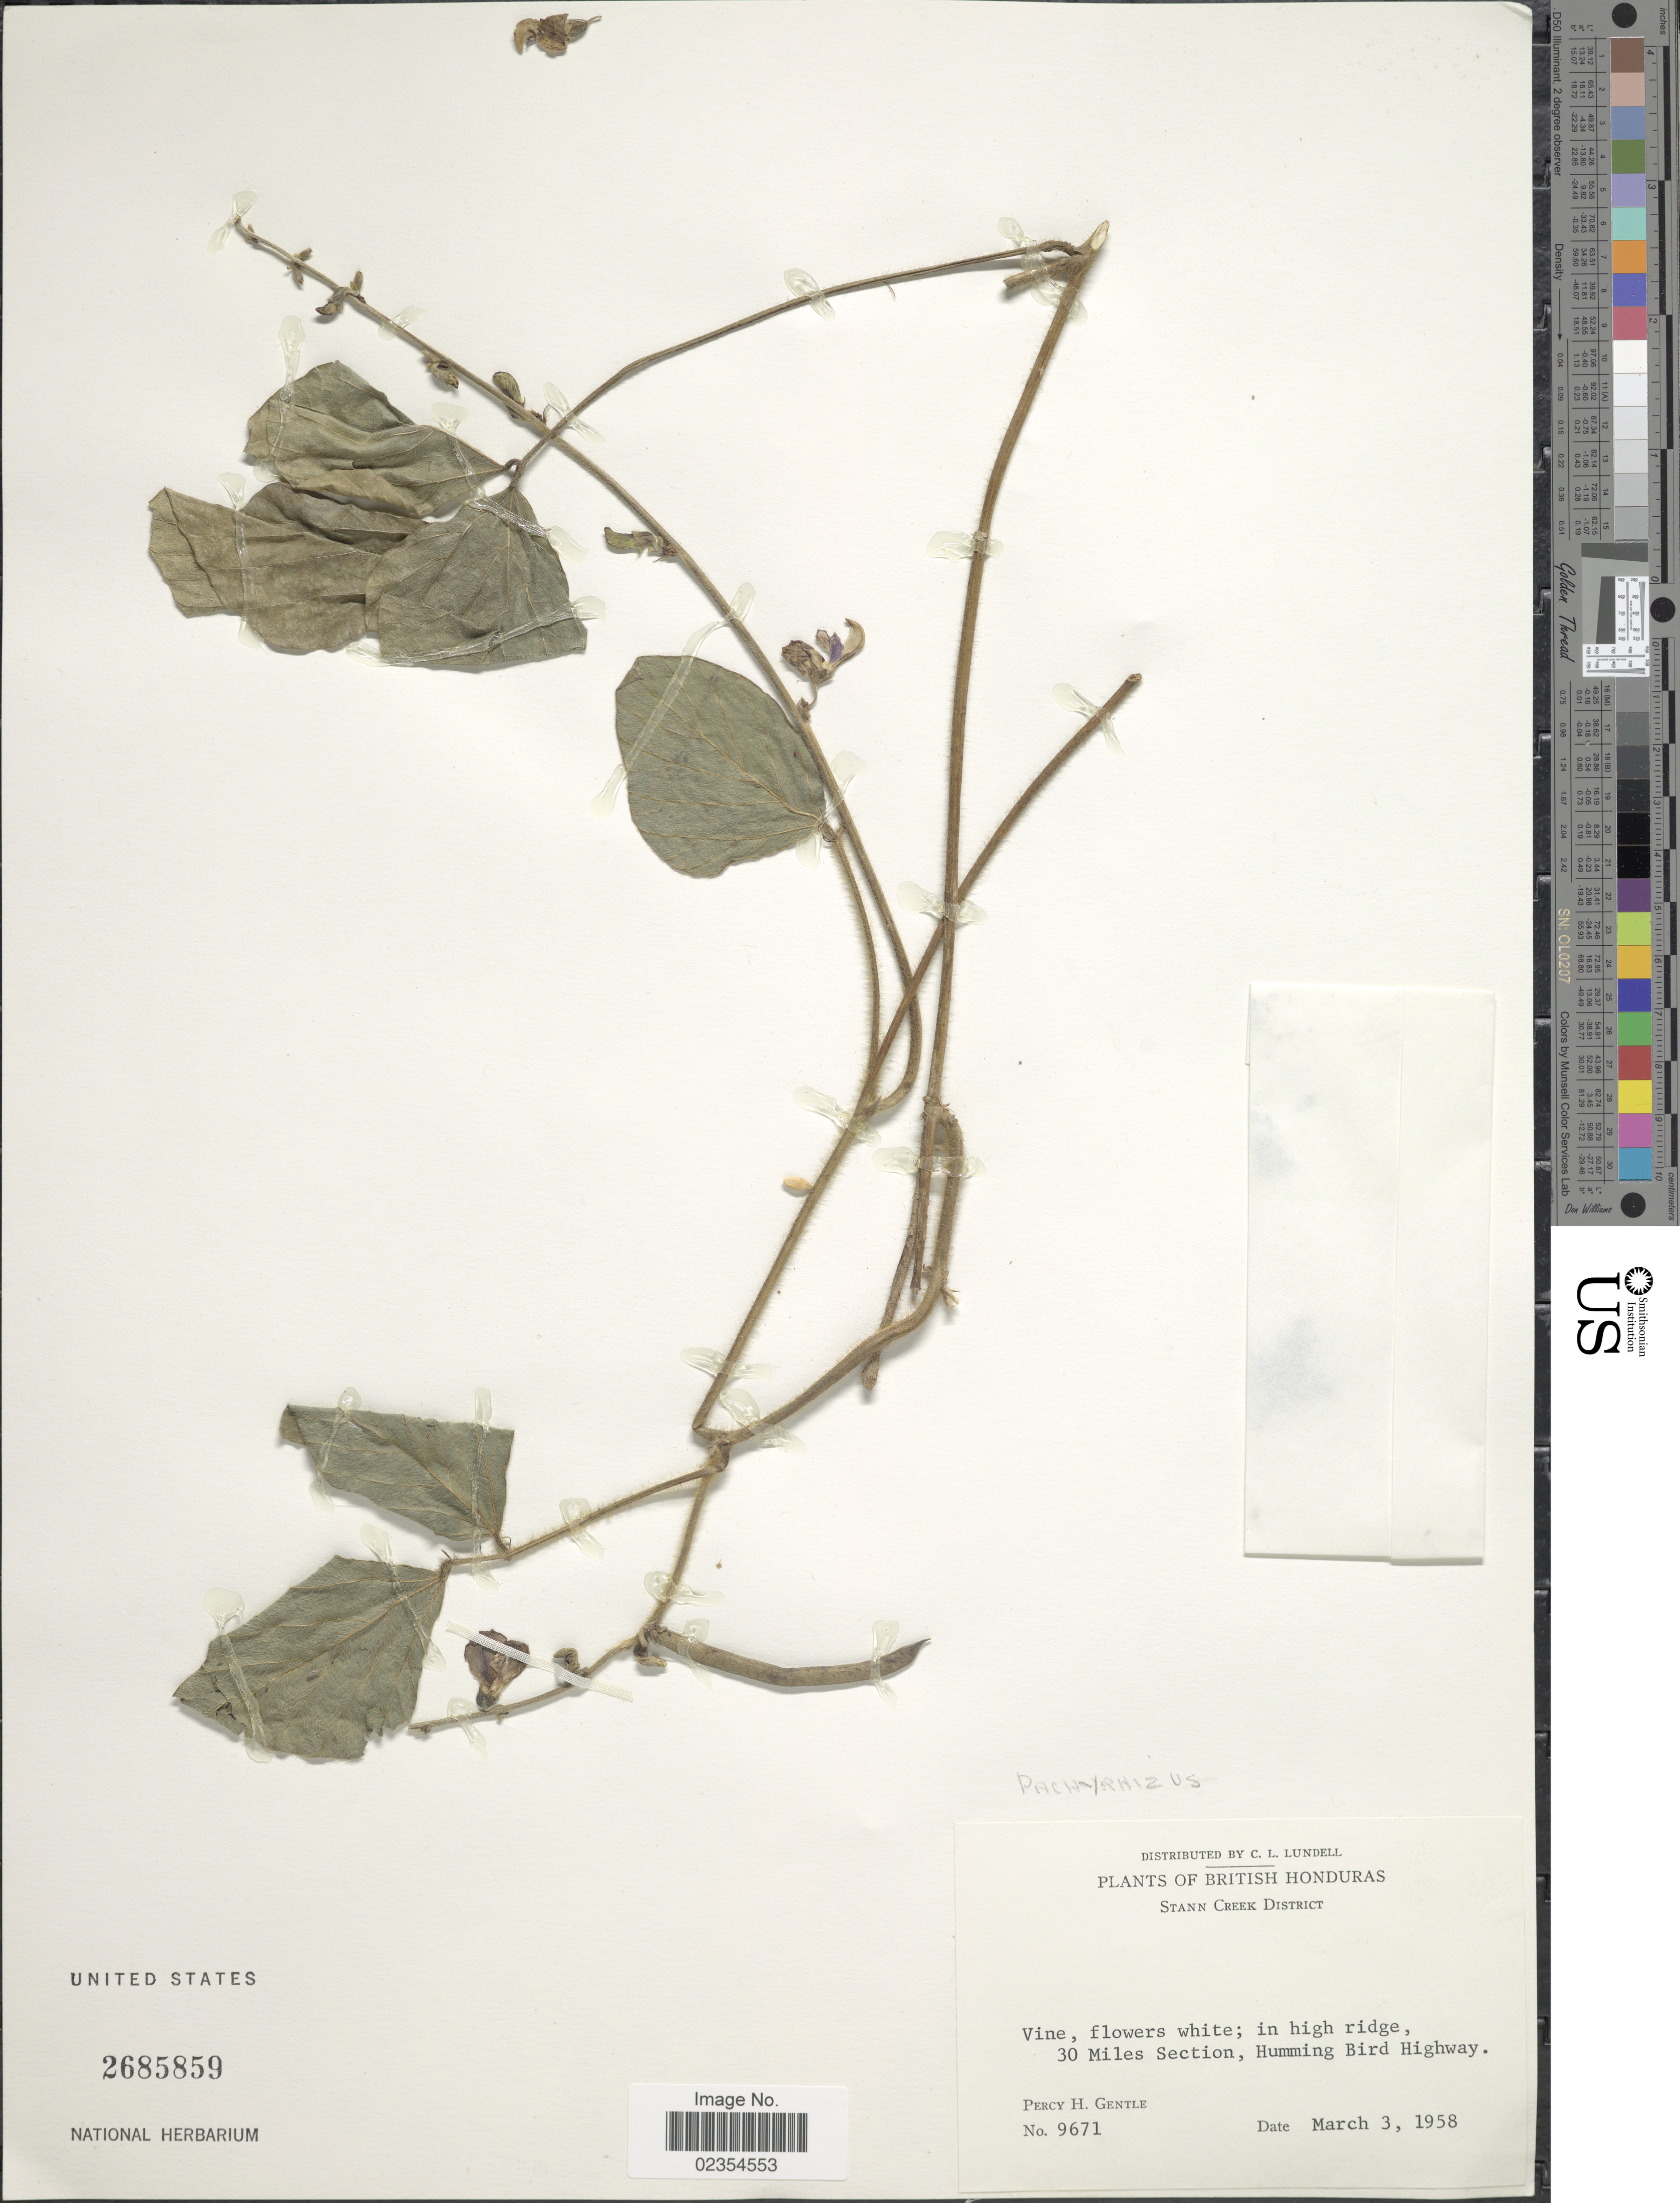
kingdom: Plantae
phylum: Tracheophyta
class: Magnoliopsida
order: Fabales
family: Fabaceae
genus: Pachyrhizus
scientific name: Pachyrhizus sp.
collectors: P. H. Gentle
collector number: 9671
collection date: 1958-03-03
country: Belize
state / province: Stann Creek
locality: Stann Creek District, in high ridge, 30 miles Section, Humming Bird Highway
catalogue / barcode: US 2685859